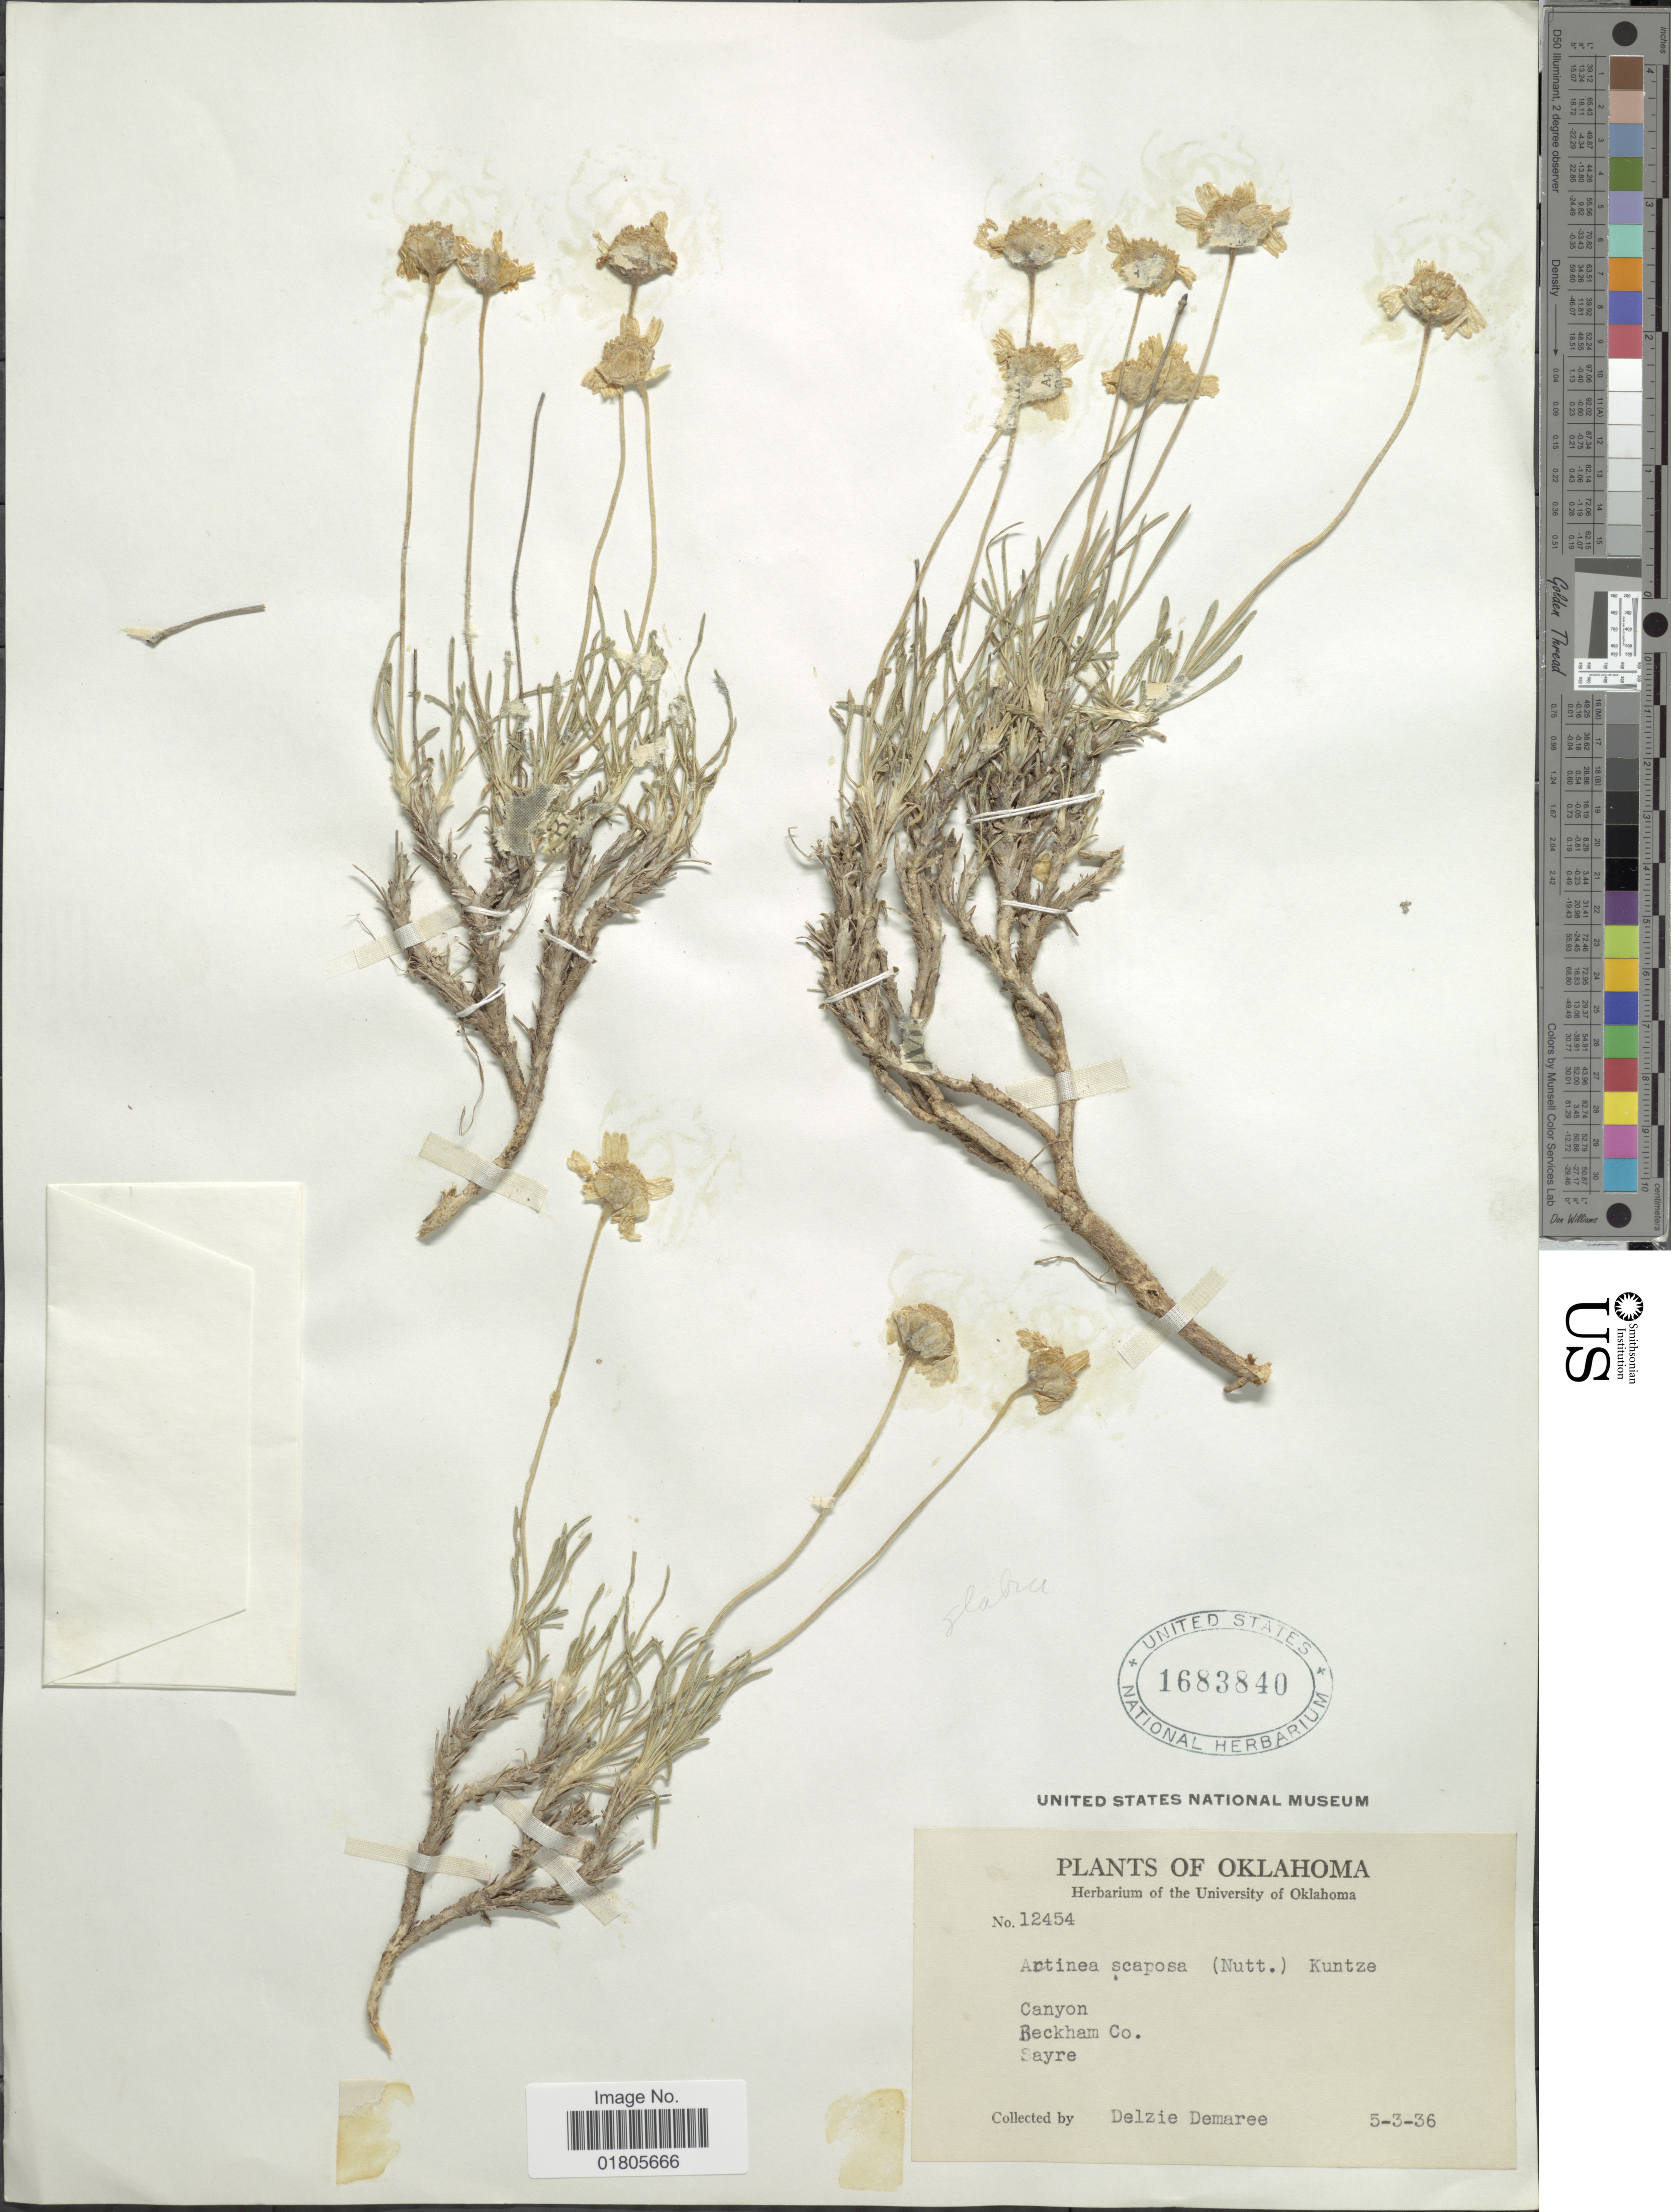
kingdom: Plantae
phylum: Tracheophyta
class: Magnoliopsida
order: Asterales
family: Asteraceae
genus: Actinea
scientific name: Actinea scaposa var. linearis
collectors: D. Demaree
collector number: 12454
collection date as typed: Transcribed d/m/y: 3/5/36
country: United States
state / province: Oklahoma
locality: Canyon, Beckham Co. Sayre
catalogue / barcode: US 1683840